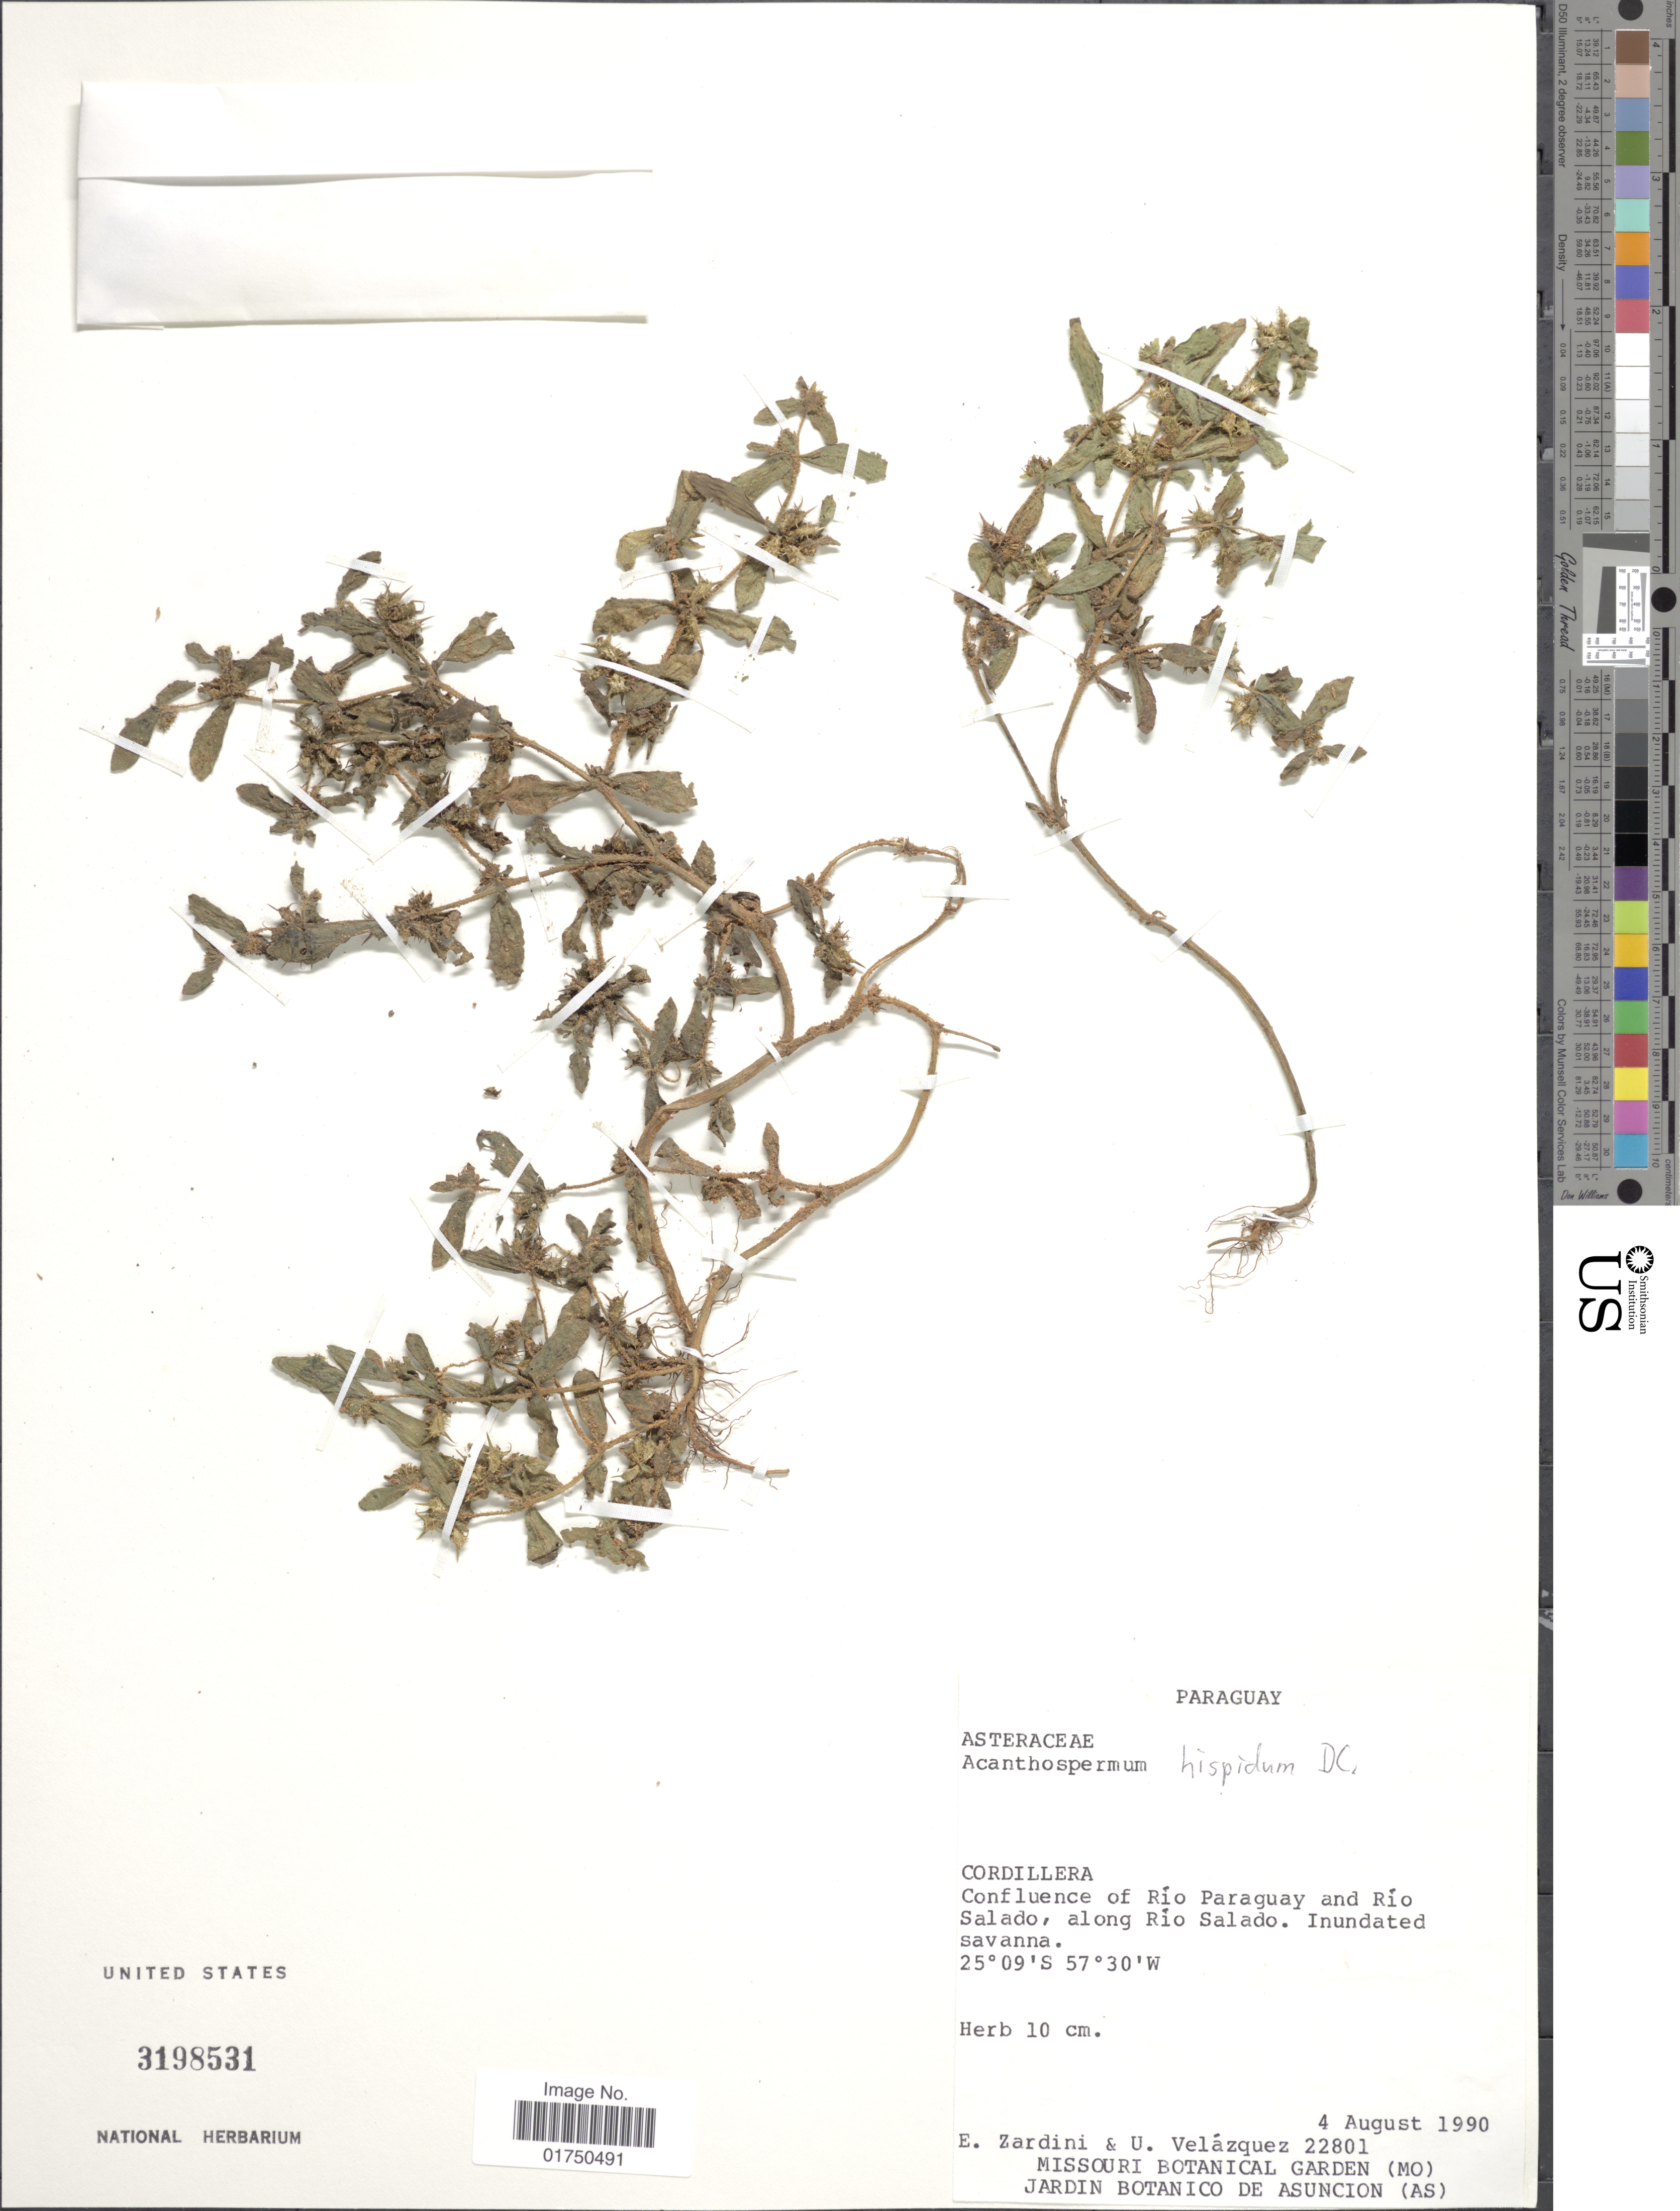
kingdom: Plantae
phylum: Tracheophyta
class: Magnoliopsida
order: Asterales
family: Asteraceae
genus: Acanthospermum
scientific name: Acanthospermum hispidum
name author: DC.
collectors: E. M. Zardini & U. Velázquez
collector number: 22801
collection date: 1990-08-04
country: Paraguay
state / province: Cordillera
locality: Cordillera. Confluence of Río Paraguay and Río Salado, along Río Salado. Inundated savanna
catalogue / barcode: US 3198531